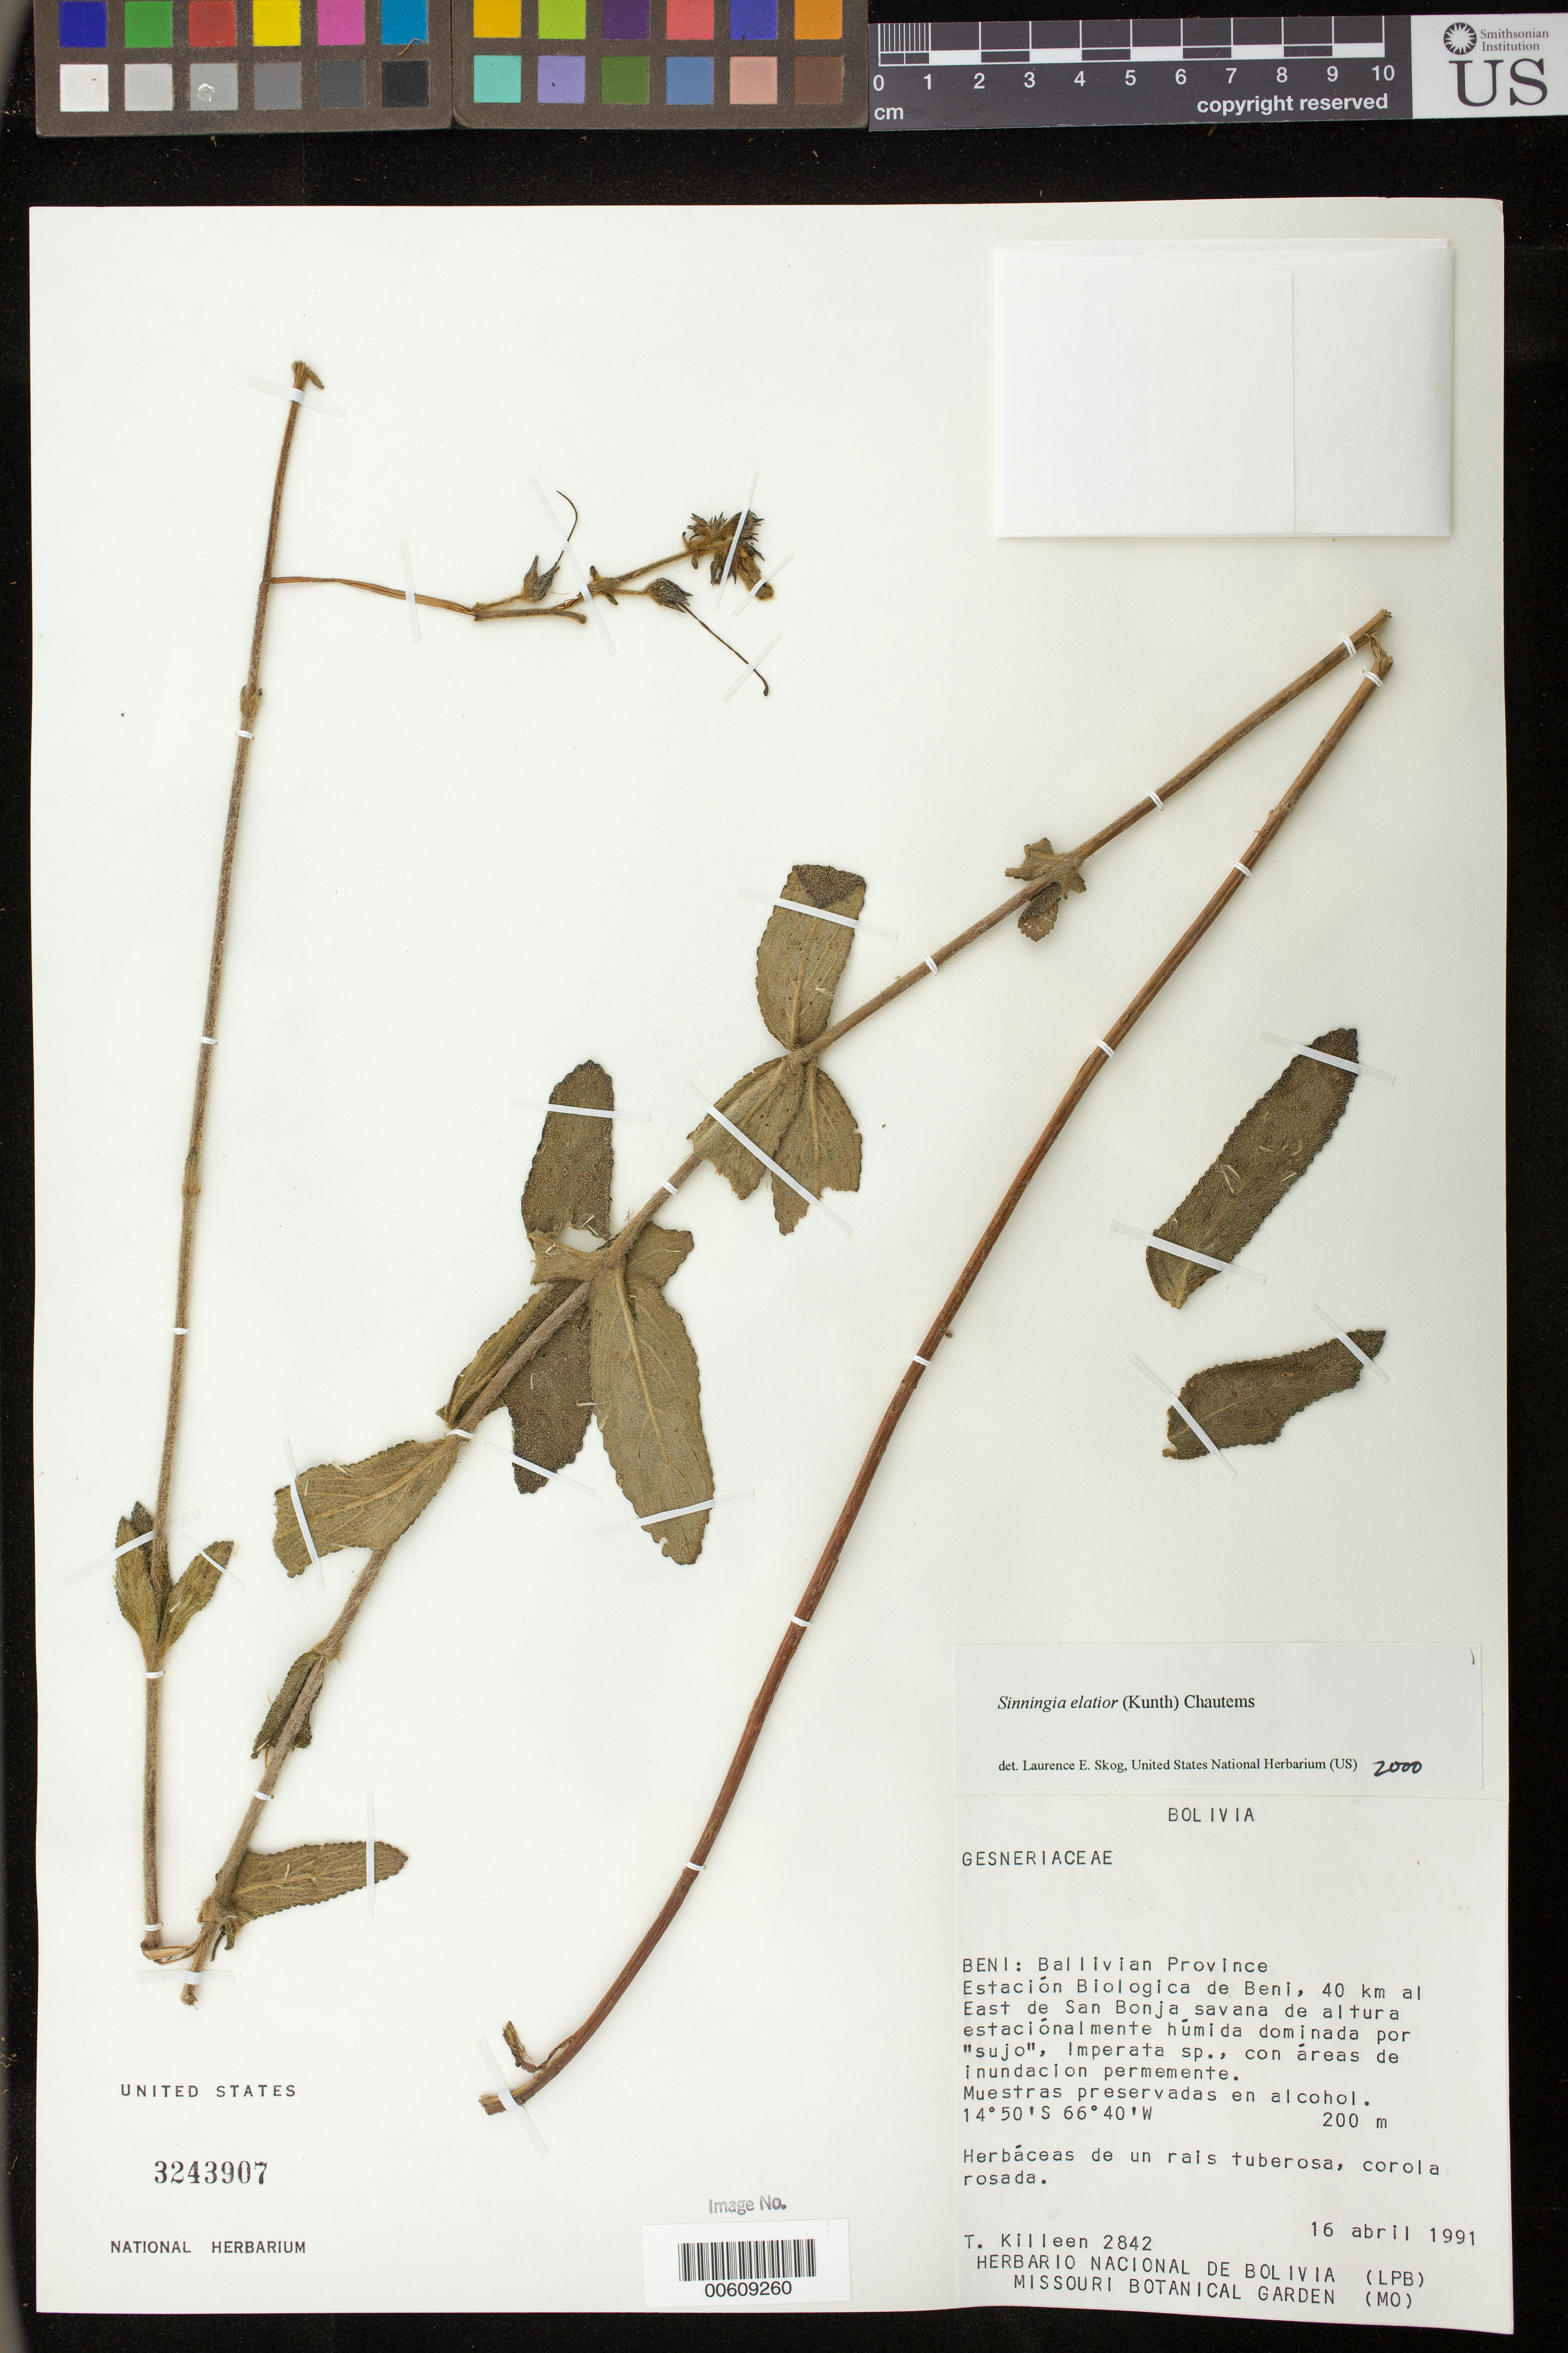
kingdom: Plantae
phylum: Tracheophyta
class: Magnoliopsida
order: Lamiales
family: Gesneriaceae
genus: Sinningia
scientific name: Sinningia elatior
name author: (Kunth) Chautems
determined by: Skog, Laurence E.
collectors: T. Killeen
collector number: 2842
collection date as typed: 16 Apr 1991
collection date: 1991-04-16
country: Bolivia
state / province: Beni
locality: Prov. Ballivian; Estación Biológica de Beni, 40 km al E de San Bonja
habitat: Savana de altura estaciónalmente húmida dominada por "sujo", Imperata sp., con áreas de inundacion permemente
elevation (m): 200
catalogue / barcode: US 3243907